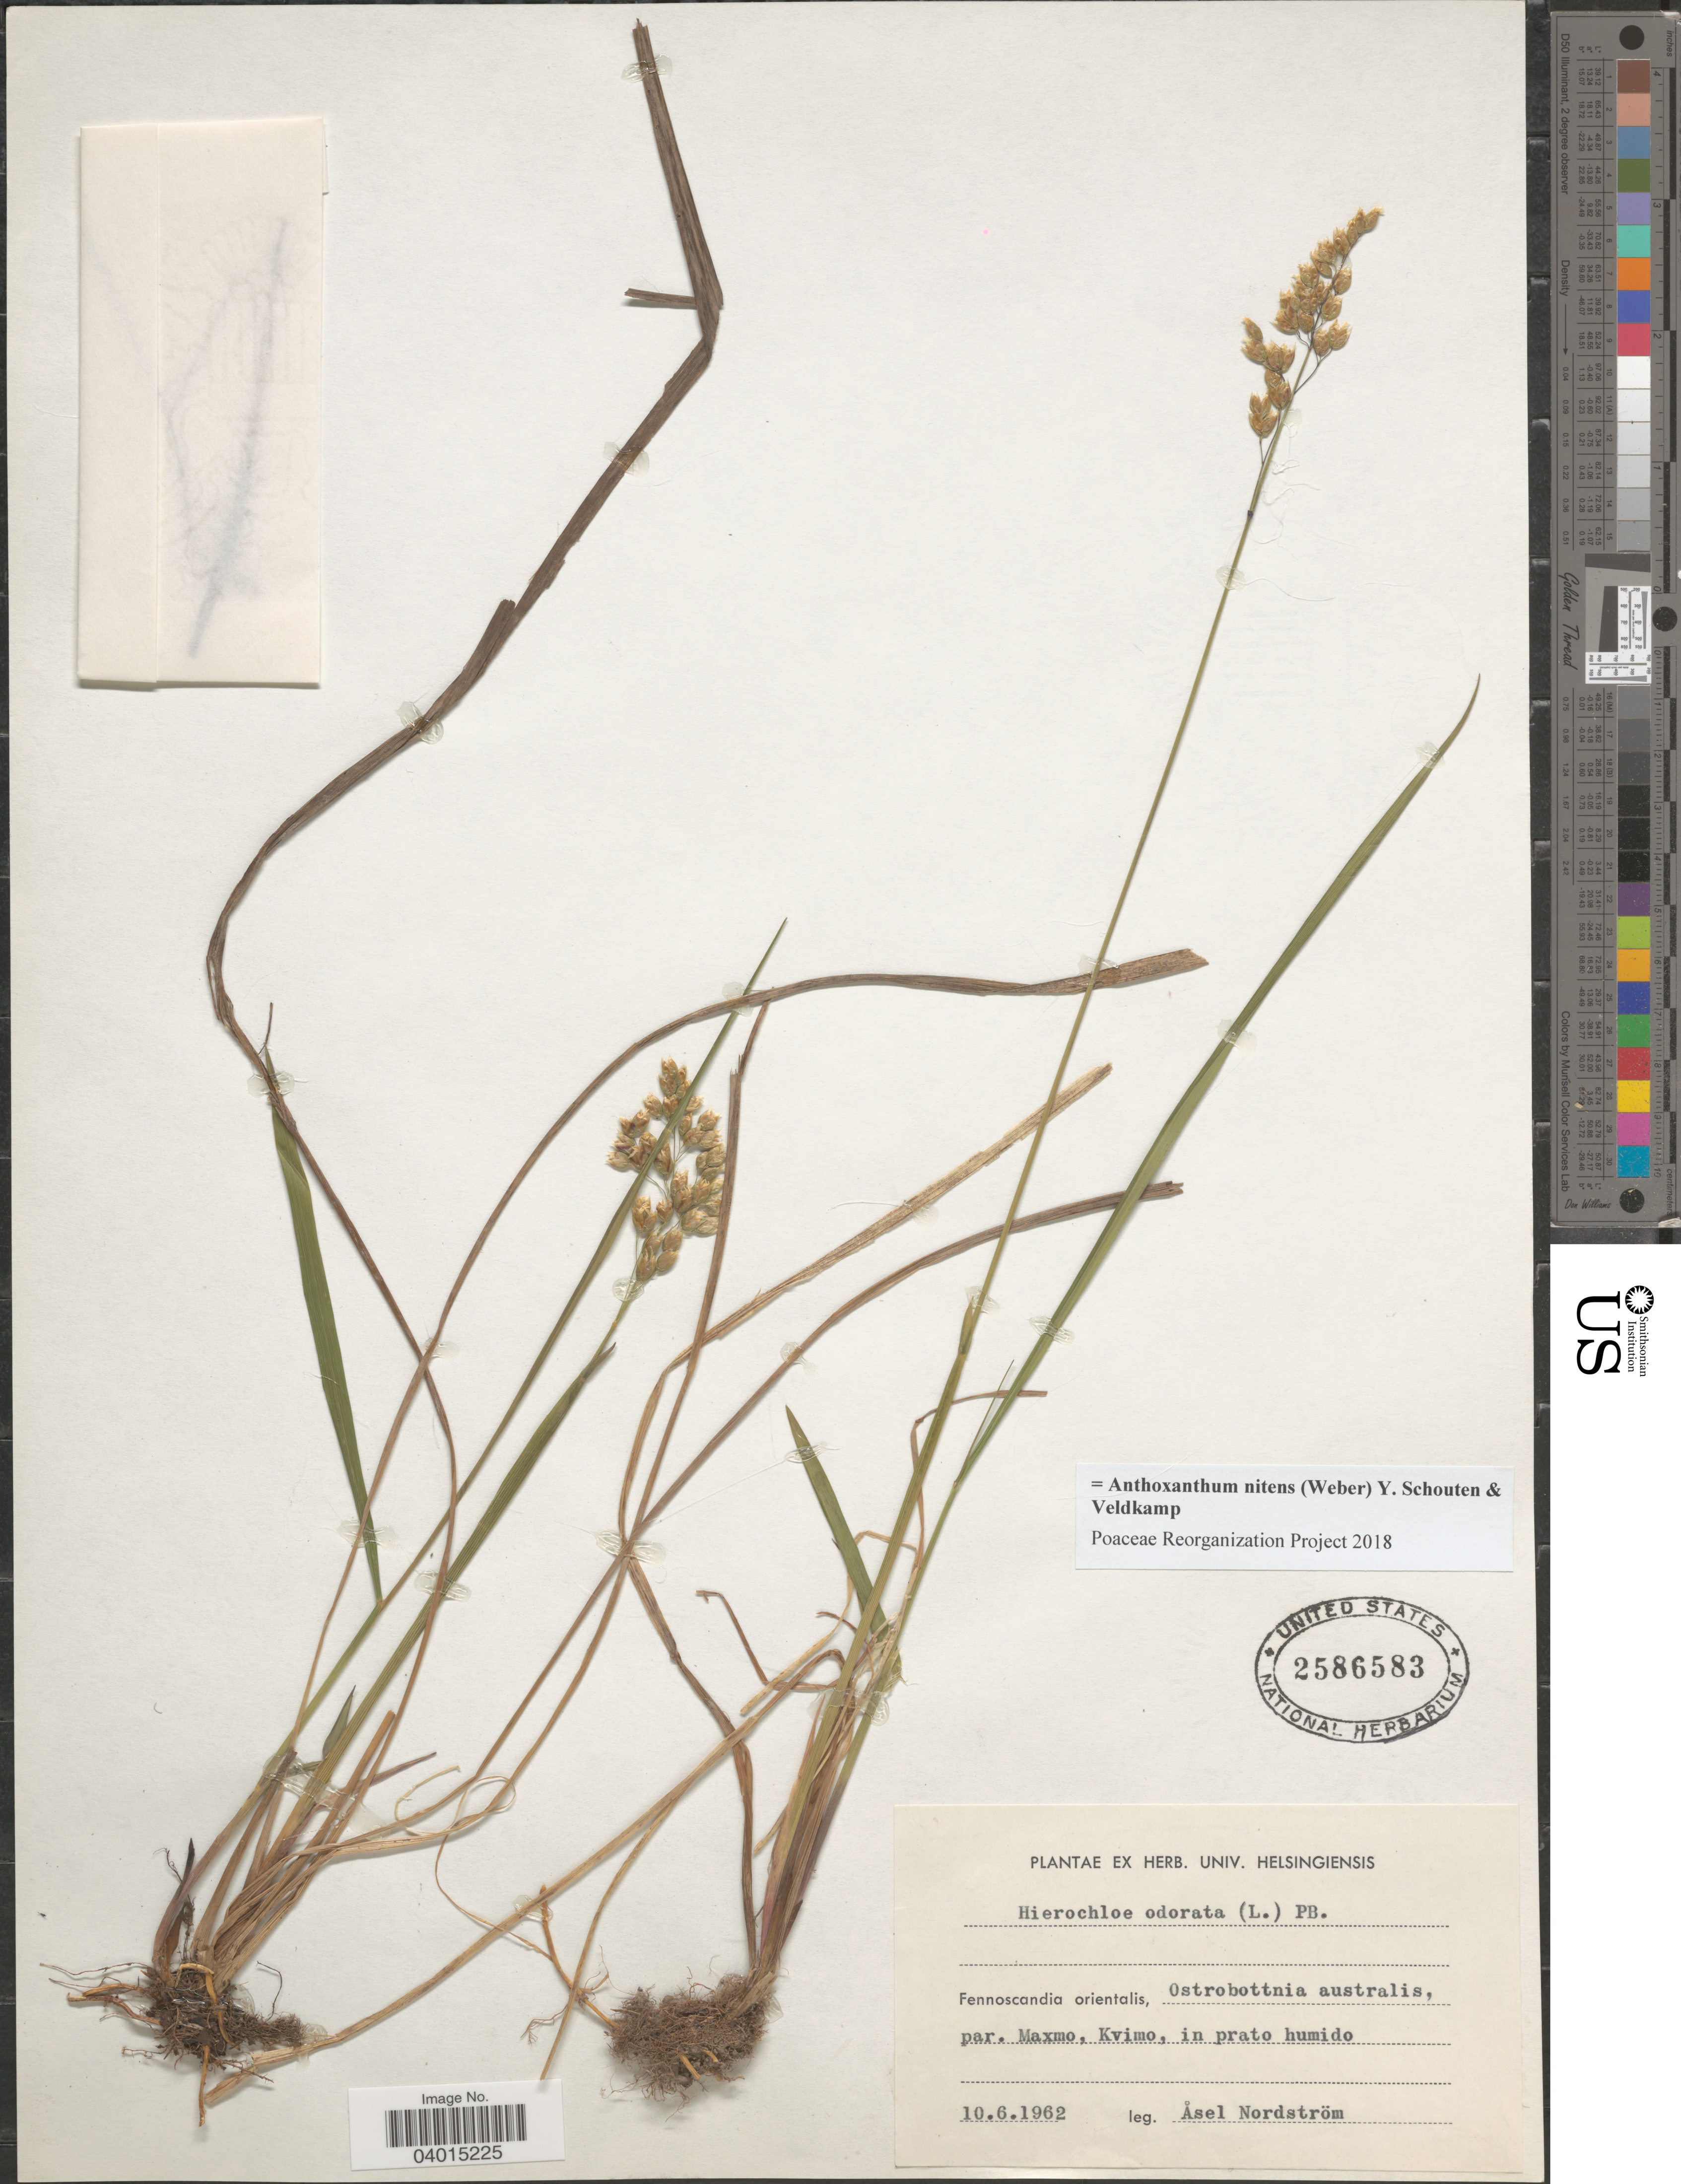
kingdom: Plantae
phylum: Tracheophyta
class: Liliopsida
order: Poales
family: Poaceae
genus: Anthoxanthum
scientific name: Anthoxanthum nitens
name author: (G.H. Weber) R.T.A. Schouten & Veldkamp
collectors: A. Nordström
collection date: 1962-06-10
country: Finland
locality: Fennoscandia orientalis, Ostrobottnia australis, par. Maxmo, Kvimo, in prato humido.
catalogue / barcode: US 2586583